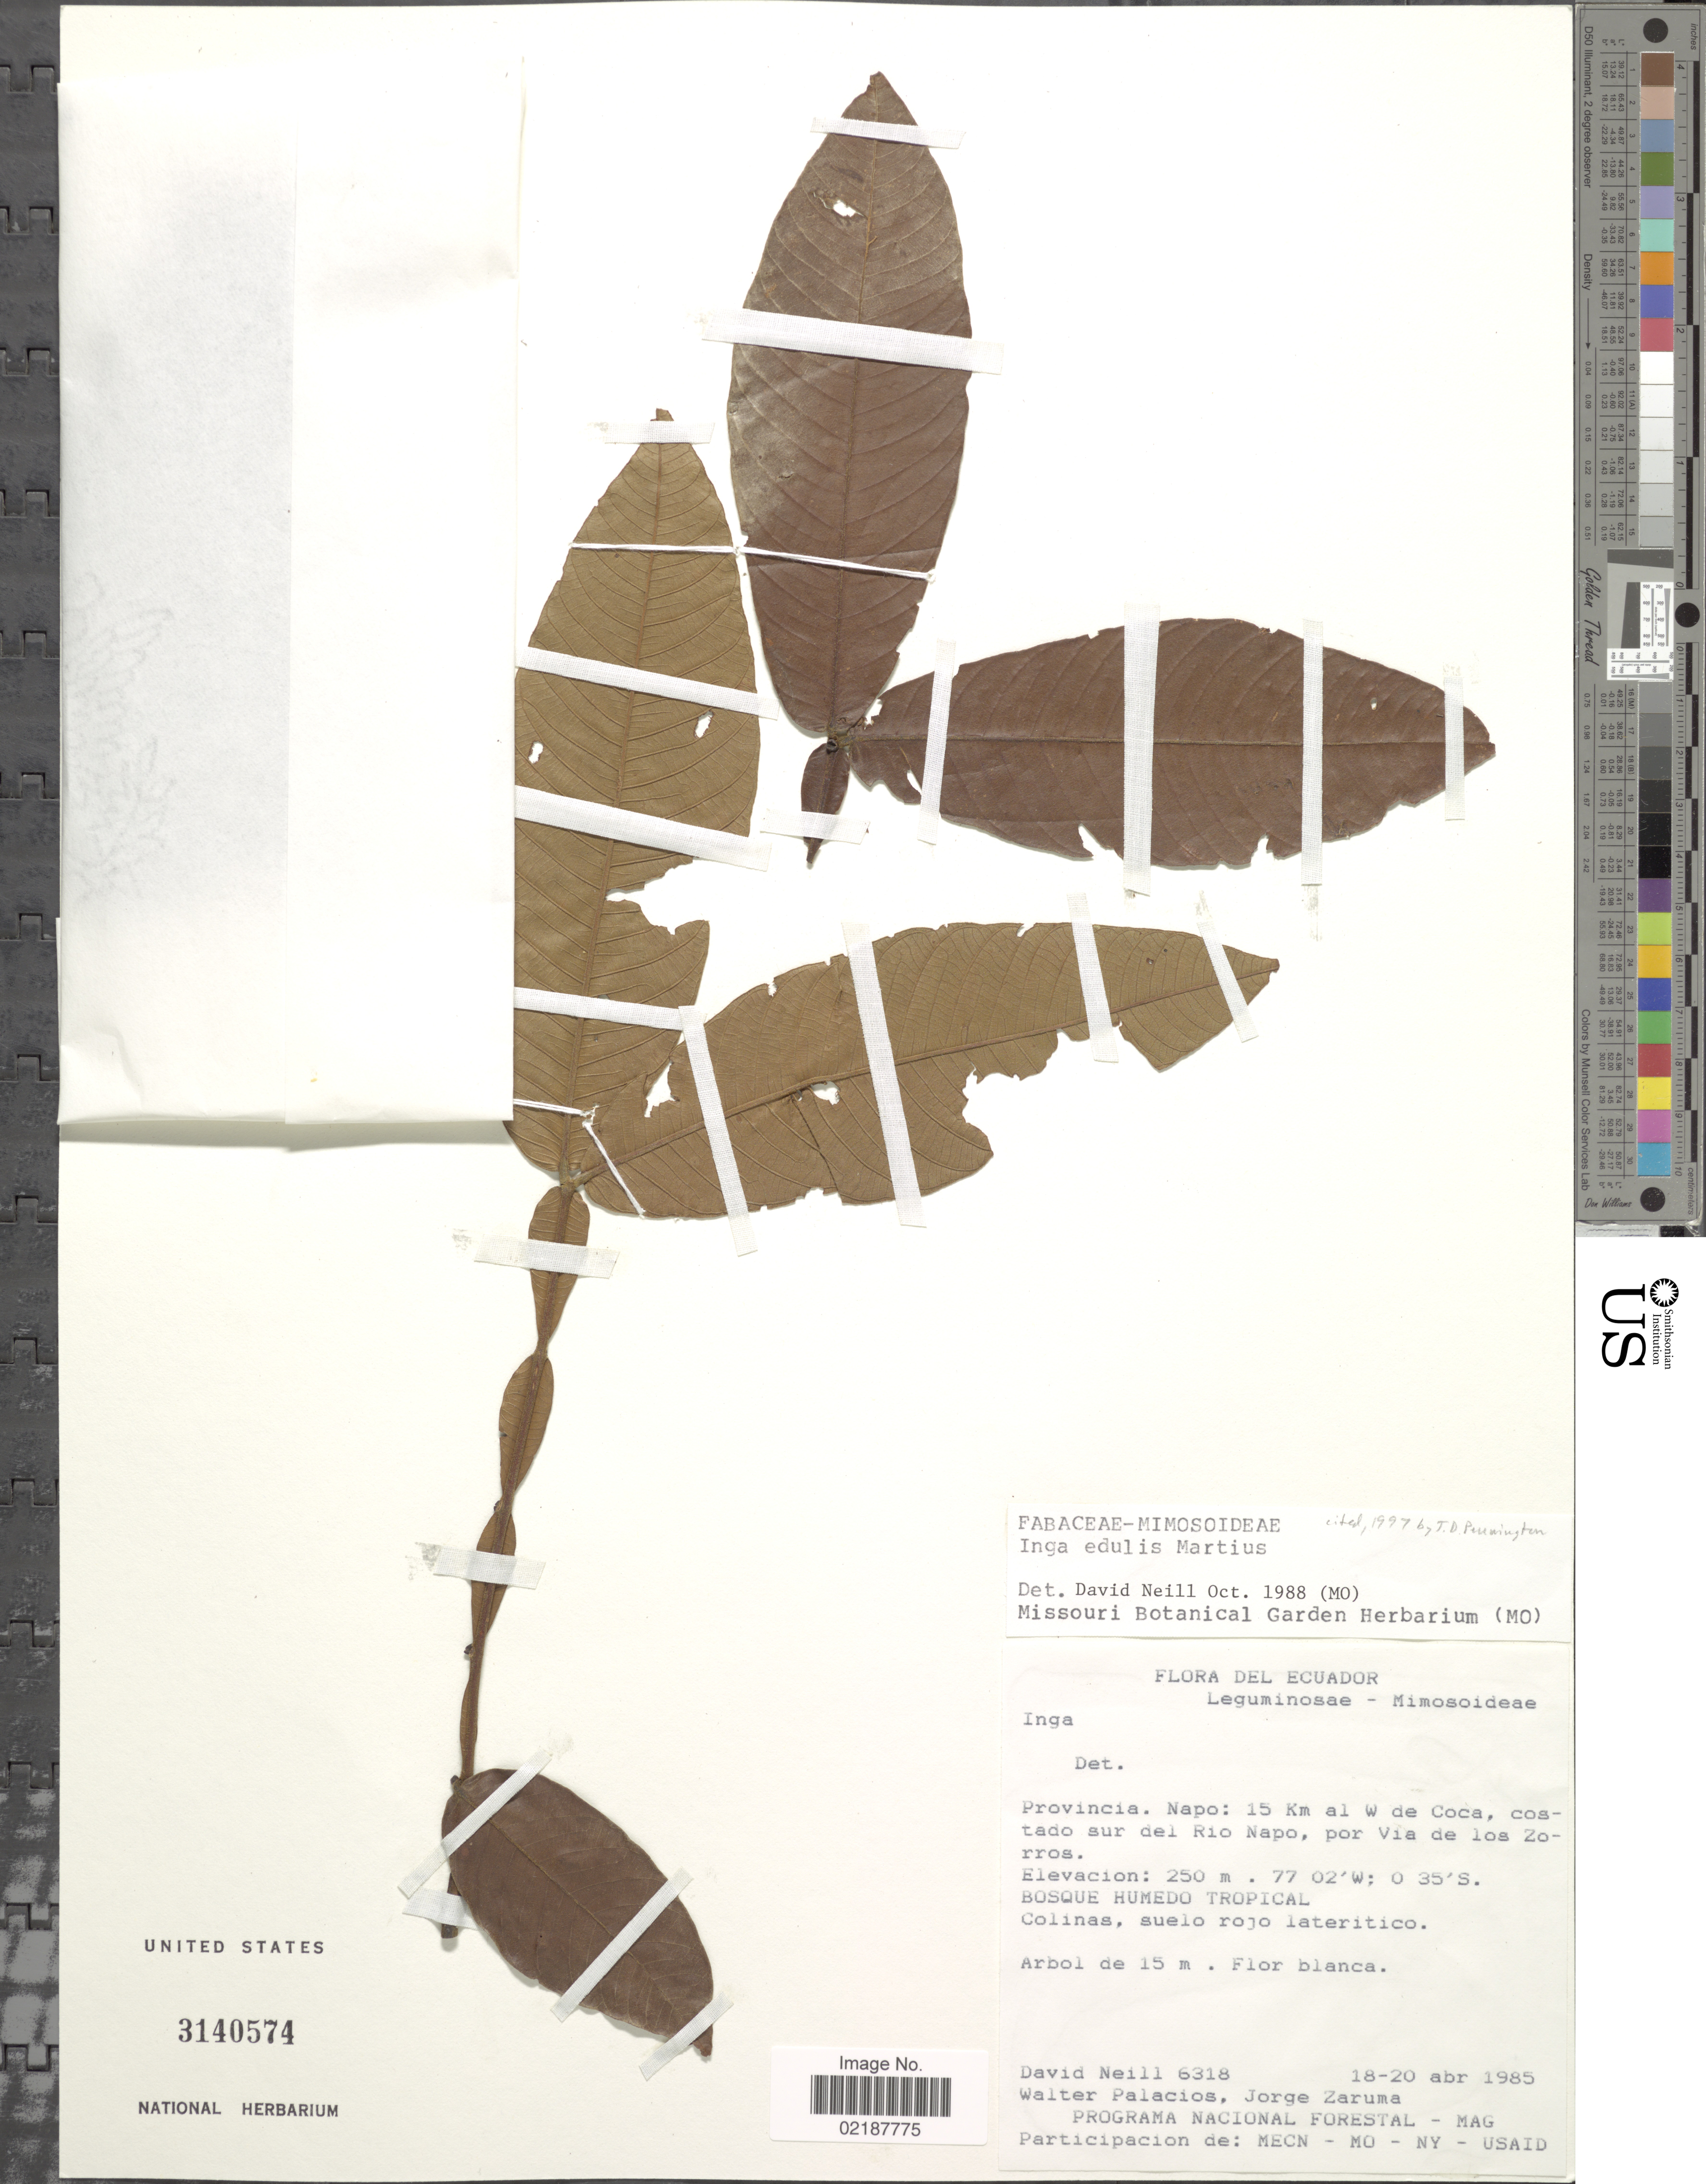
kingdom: Plantae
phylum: Tracheophyta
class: Magnoliopsida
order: Fabales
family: Fabaceae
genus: Inga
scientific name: Inga edulis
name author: Mart.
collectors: D. Neill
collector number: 6318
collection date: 1985-04-18/1985-04-20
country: Ecuador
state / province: Napo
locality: Provincia Napo: 15 Km al W de Coca, costado sur del Rio Napo, por Via de los Zorros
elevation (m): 250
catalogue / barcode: US 3140574